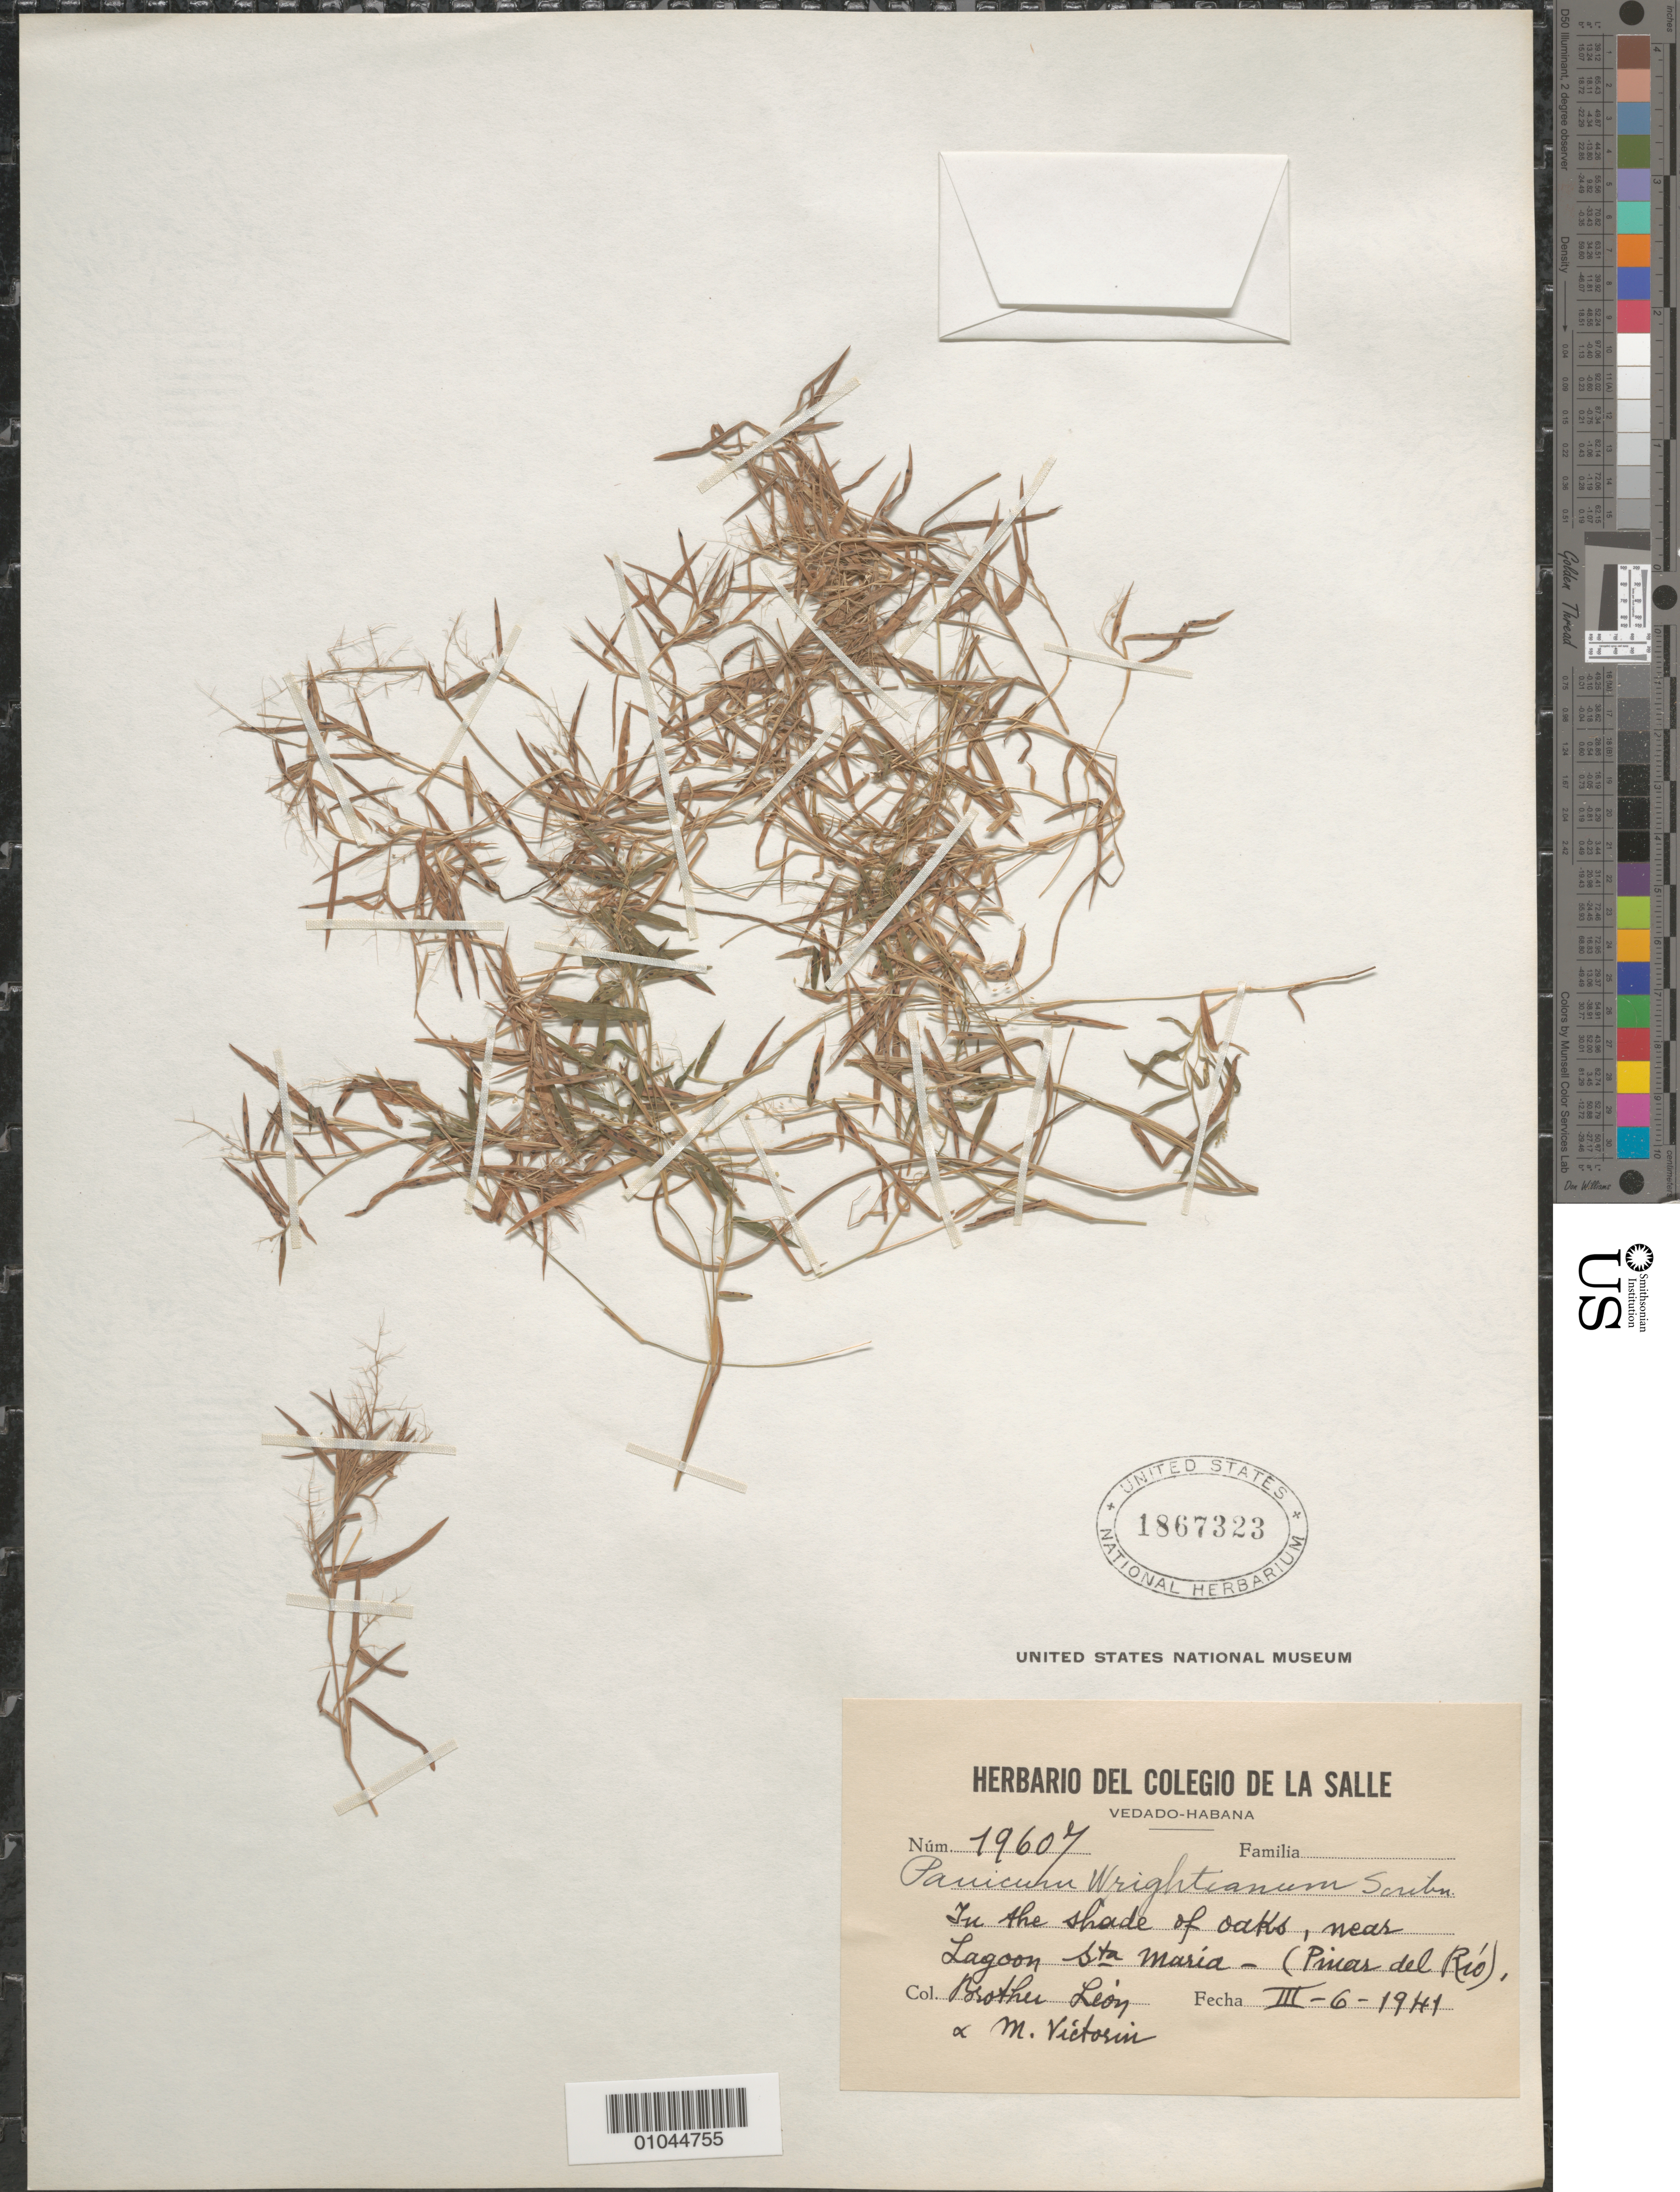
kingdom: Plantae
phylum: Tracheophyta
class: Liliopsida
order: Poales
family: Poaceae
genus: Panicum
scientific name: Panicum wrightianum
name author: Scribn.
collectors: Bro. León & F. Victorin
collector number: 19607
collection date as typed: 06 Mar 1941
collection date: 1941-03-06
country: Cuba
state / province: Pinar del Rio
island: Cuba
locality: Near Lagoon Sta Maria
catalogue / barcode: US 1867323